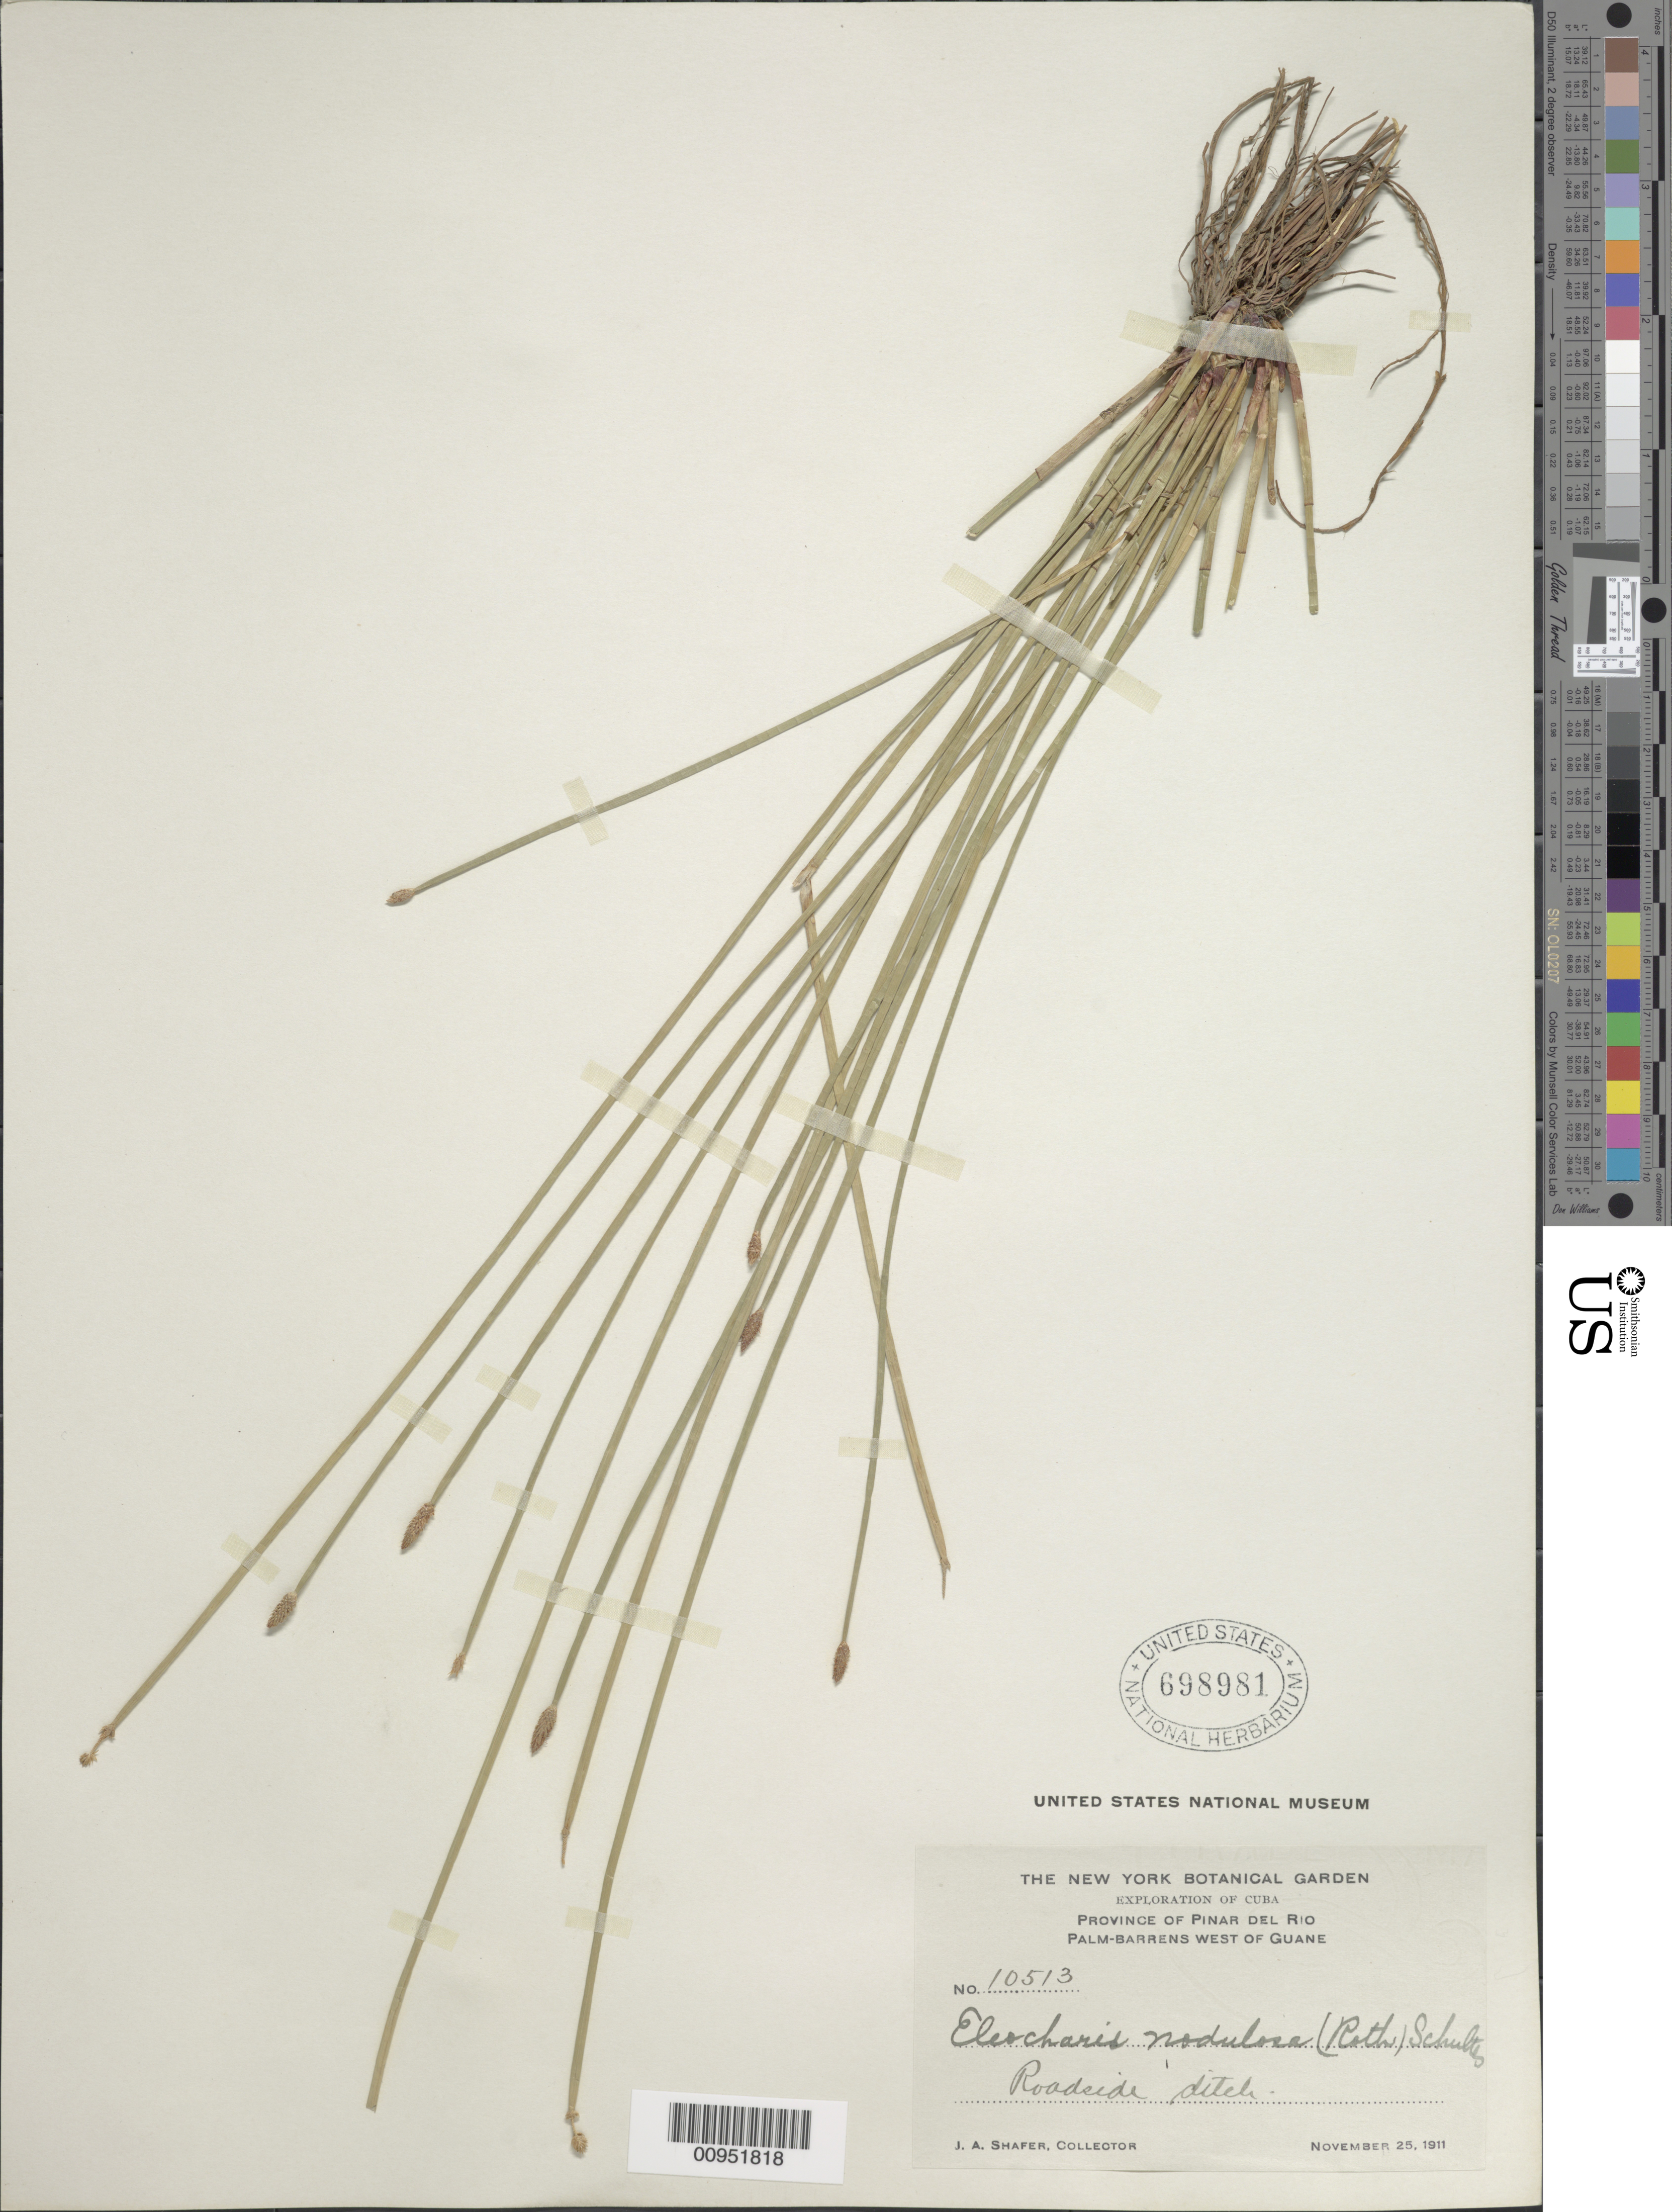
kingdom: Plantae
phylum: Tracheophyta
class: Liliopsida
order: Poales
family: Cyperaceae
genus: Eleocharis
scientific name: Eleocharis montana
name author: (Kunth) Roem. & Schult.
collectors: J. A. Shafer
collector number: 10513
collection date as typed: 25 Nov 1911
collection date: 1911-11-25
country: Cuba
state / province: Pinar del rio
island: Cuba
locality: Palm-barrens, W of Guane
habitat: Roadside ditch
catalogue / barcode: US 698981